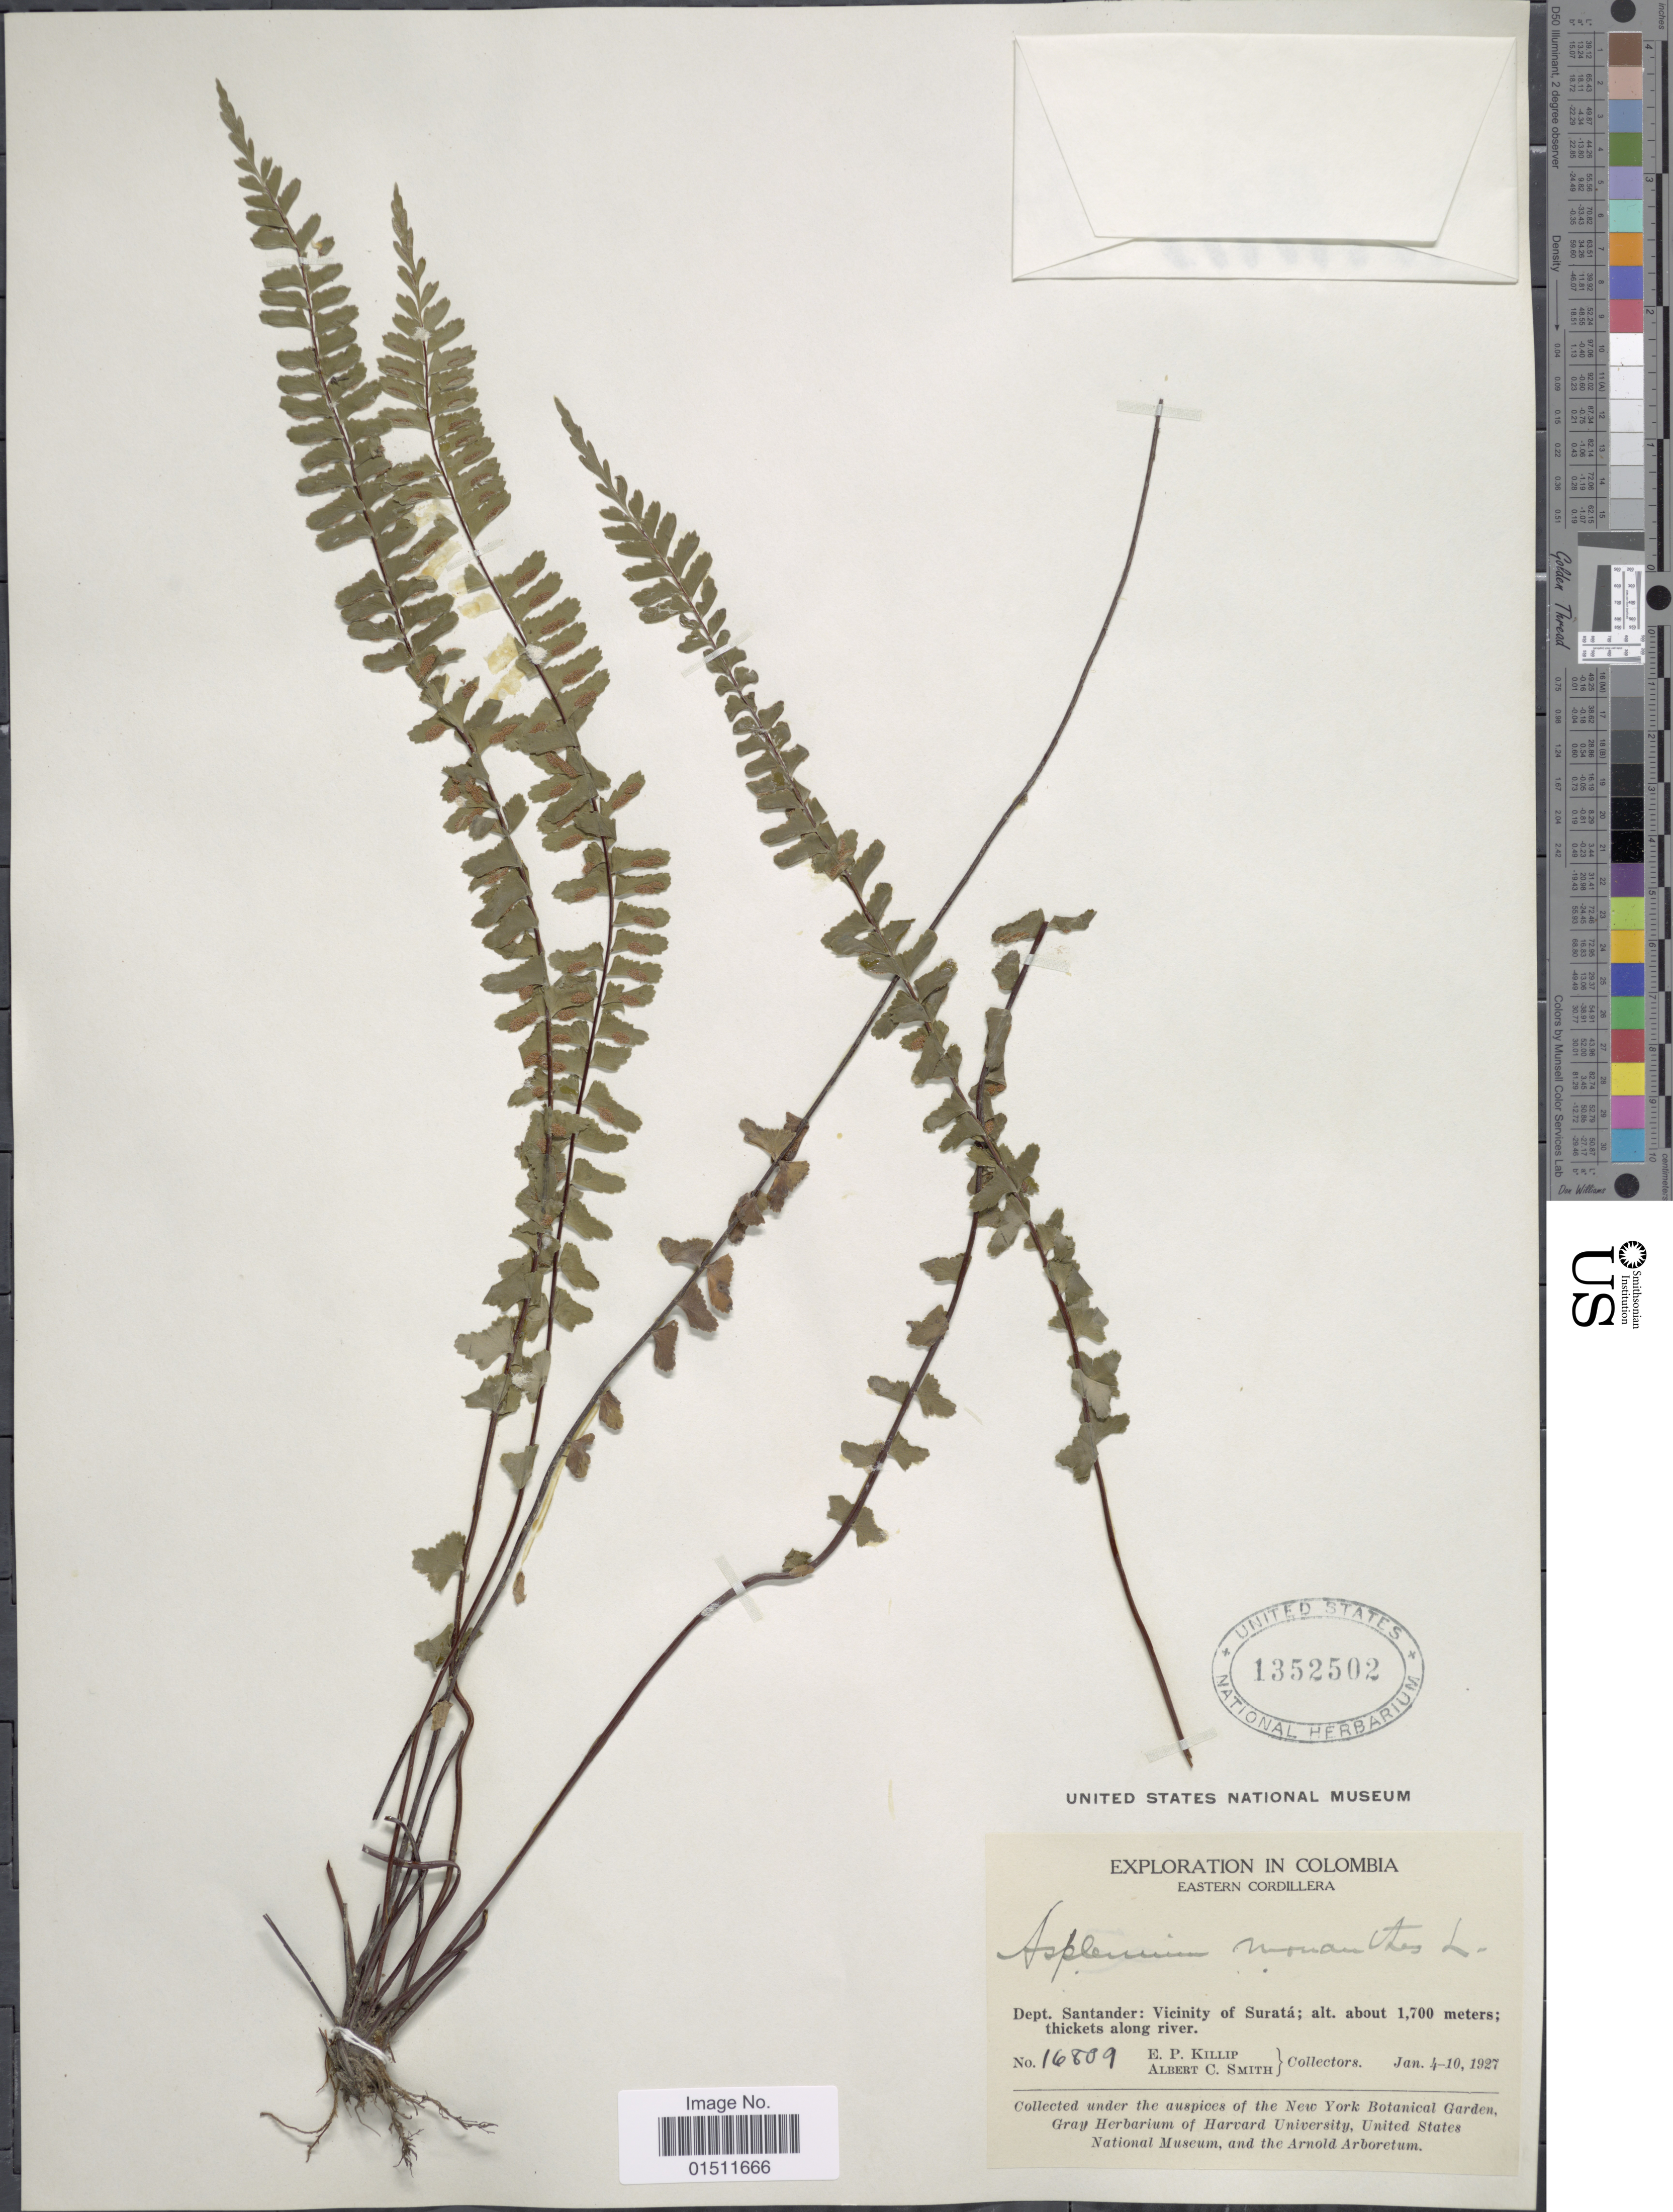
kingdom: Plantae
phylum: Tracheophyta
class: Polypodiopsida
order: Polypodiales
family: Aspleniaceae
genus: Asplenium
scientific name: Asplenium monanthes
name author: L.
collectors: E. P. Killip & A. C. Smith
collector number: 16809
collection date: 1927-01-04/1927-01-10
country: Colombia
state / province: Santander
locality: Eastern Cordillera, dept. Santander: Vicinity of Surata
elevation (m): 1700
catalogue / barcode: US 1352502